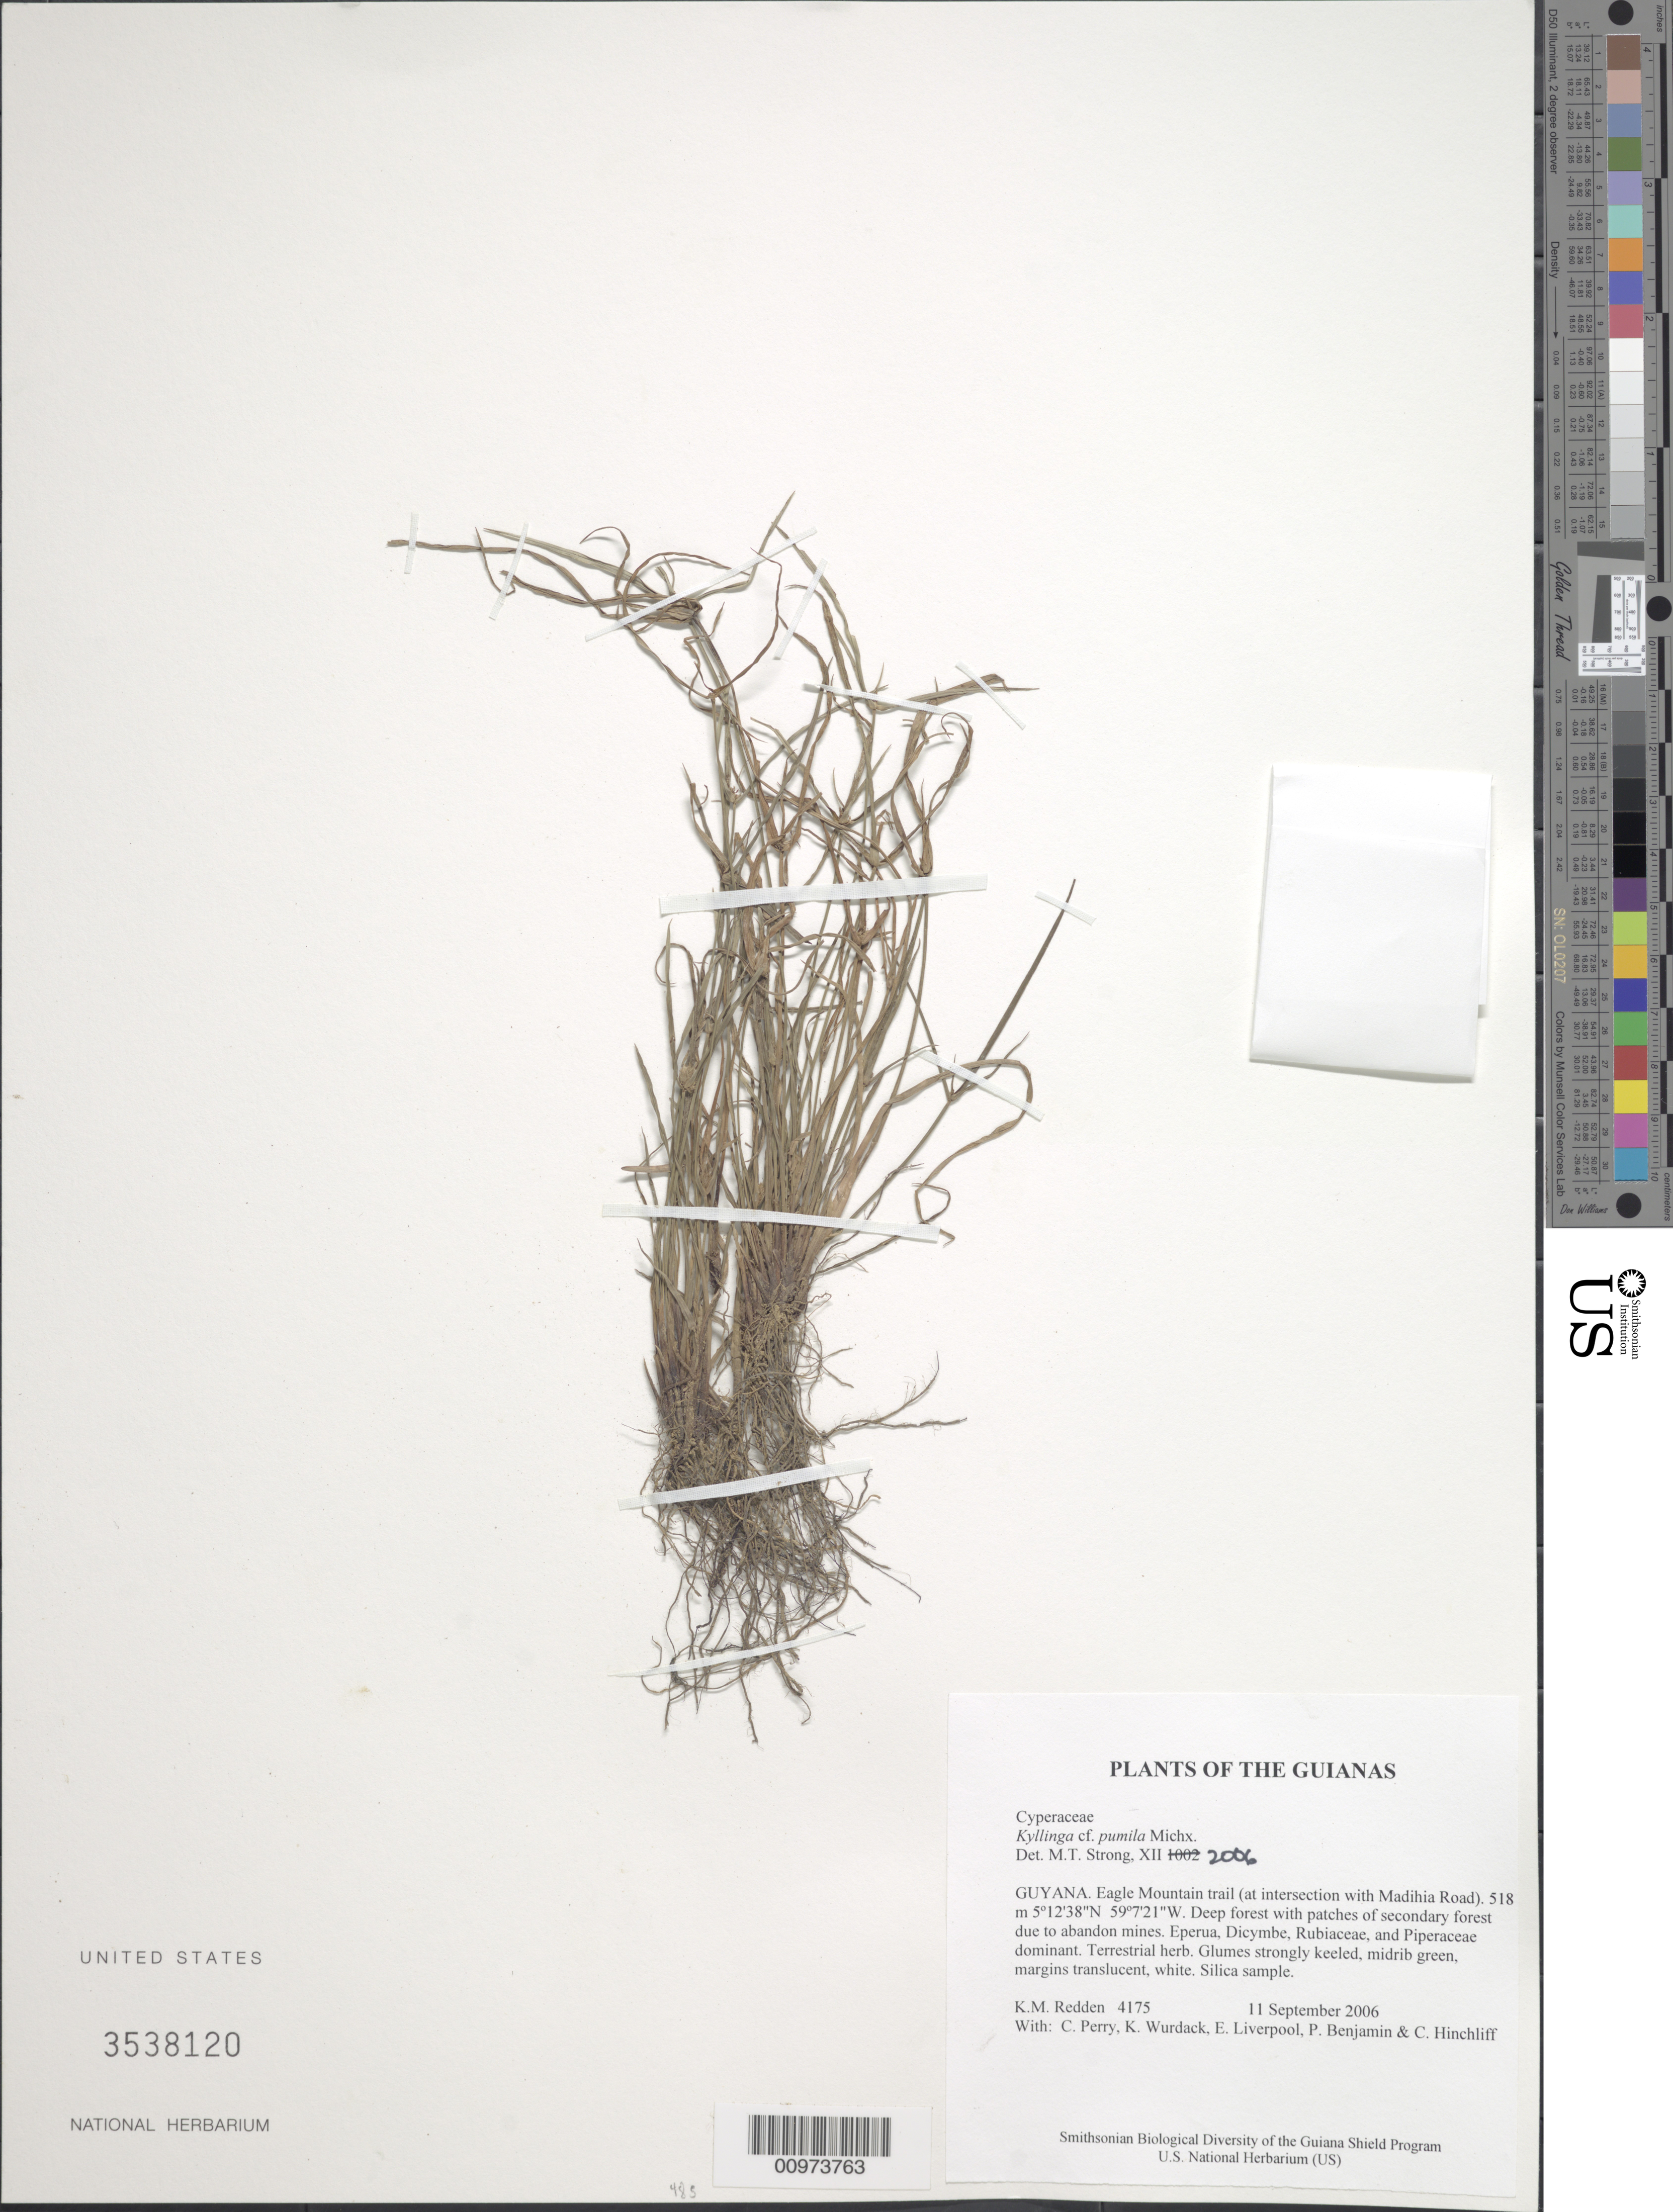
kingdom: Plantae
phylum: Tracheophyta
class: Liliopsida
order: Poales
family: Cyperaceae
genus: Cyperus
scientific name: Cyperus hortensis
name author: (Salzm. ex Steud.) Dorr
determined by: Strong, M. T., (US), Smithsonian Institution - National Museum of Natural History (UNITED STATES)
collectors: K. M. Redden, C. Perry, K. Wurdack, E. Liverpool, P. Benjamin & C. E. Hinchliff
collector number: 4175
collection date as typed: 11 September 2006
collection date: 2006-09-11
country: Guyana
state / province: Potaro-Siparuni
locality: Eagle Mountain trail (at intersection with Madihia Road)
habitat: Deep forest with patches of secondary forest due to abandoned mines. Eperua, Dicymbe, Rubiaceae, and Piperaceae dominant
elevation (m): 518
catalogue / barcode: US 3538120